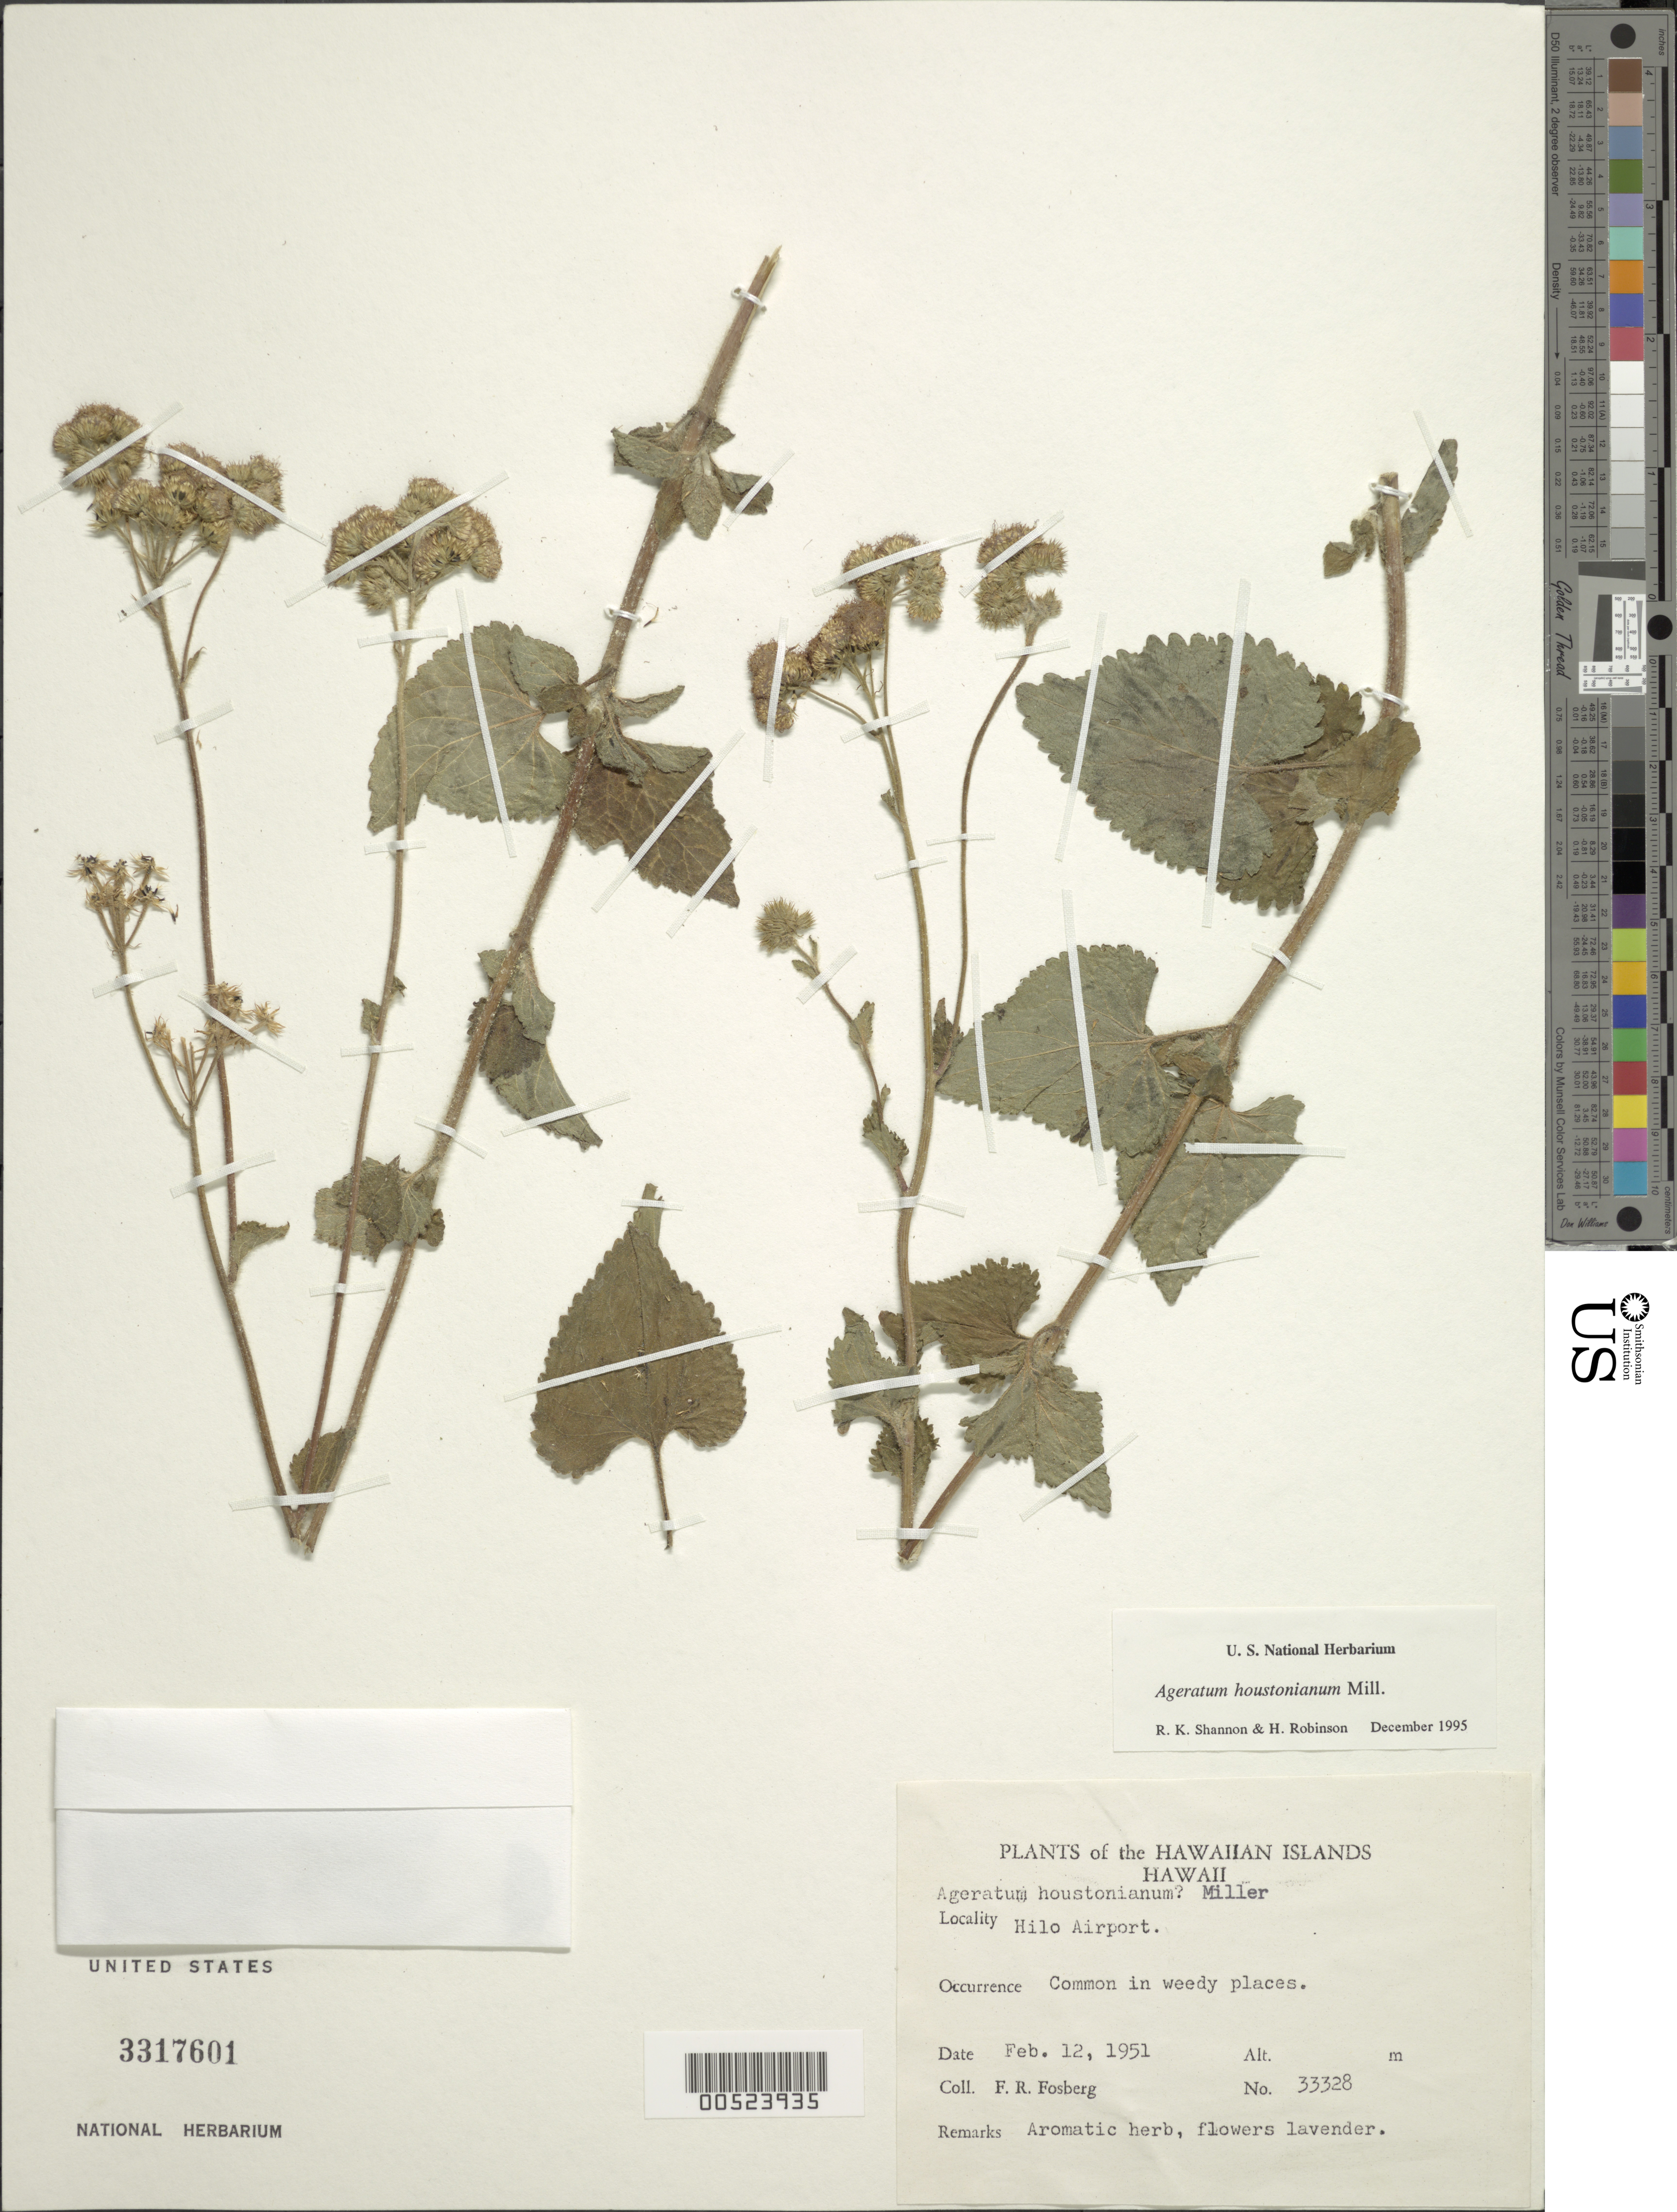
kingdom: Plantae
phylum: Tracheophyta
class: Magnoliopsida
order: Asterales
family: Asteraceae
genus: Ageratum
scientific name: Ageratum houstonianum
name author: Mill.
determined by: Robinson, H. E.; Shannon, R. K.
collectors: F. R. Fosberg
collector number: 33328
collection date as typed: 12 Feb 1951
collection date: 1951-02-12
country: United States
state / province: Hawaii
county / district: Hawaii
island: Hawaii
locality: Hilo Airport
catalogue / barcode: US 3317601